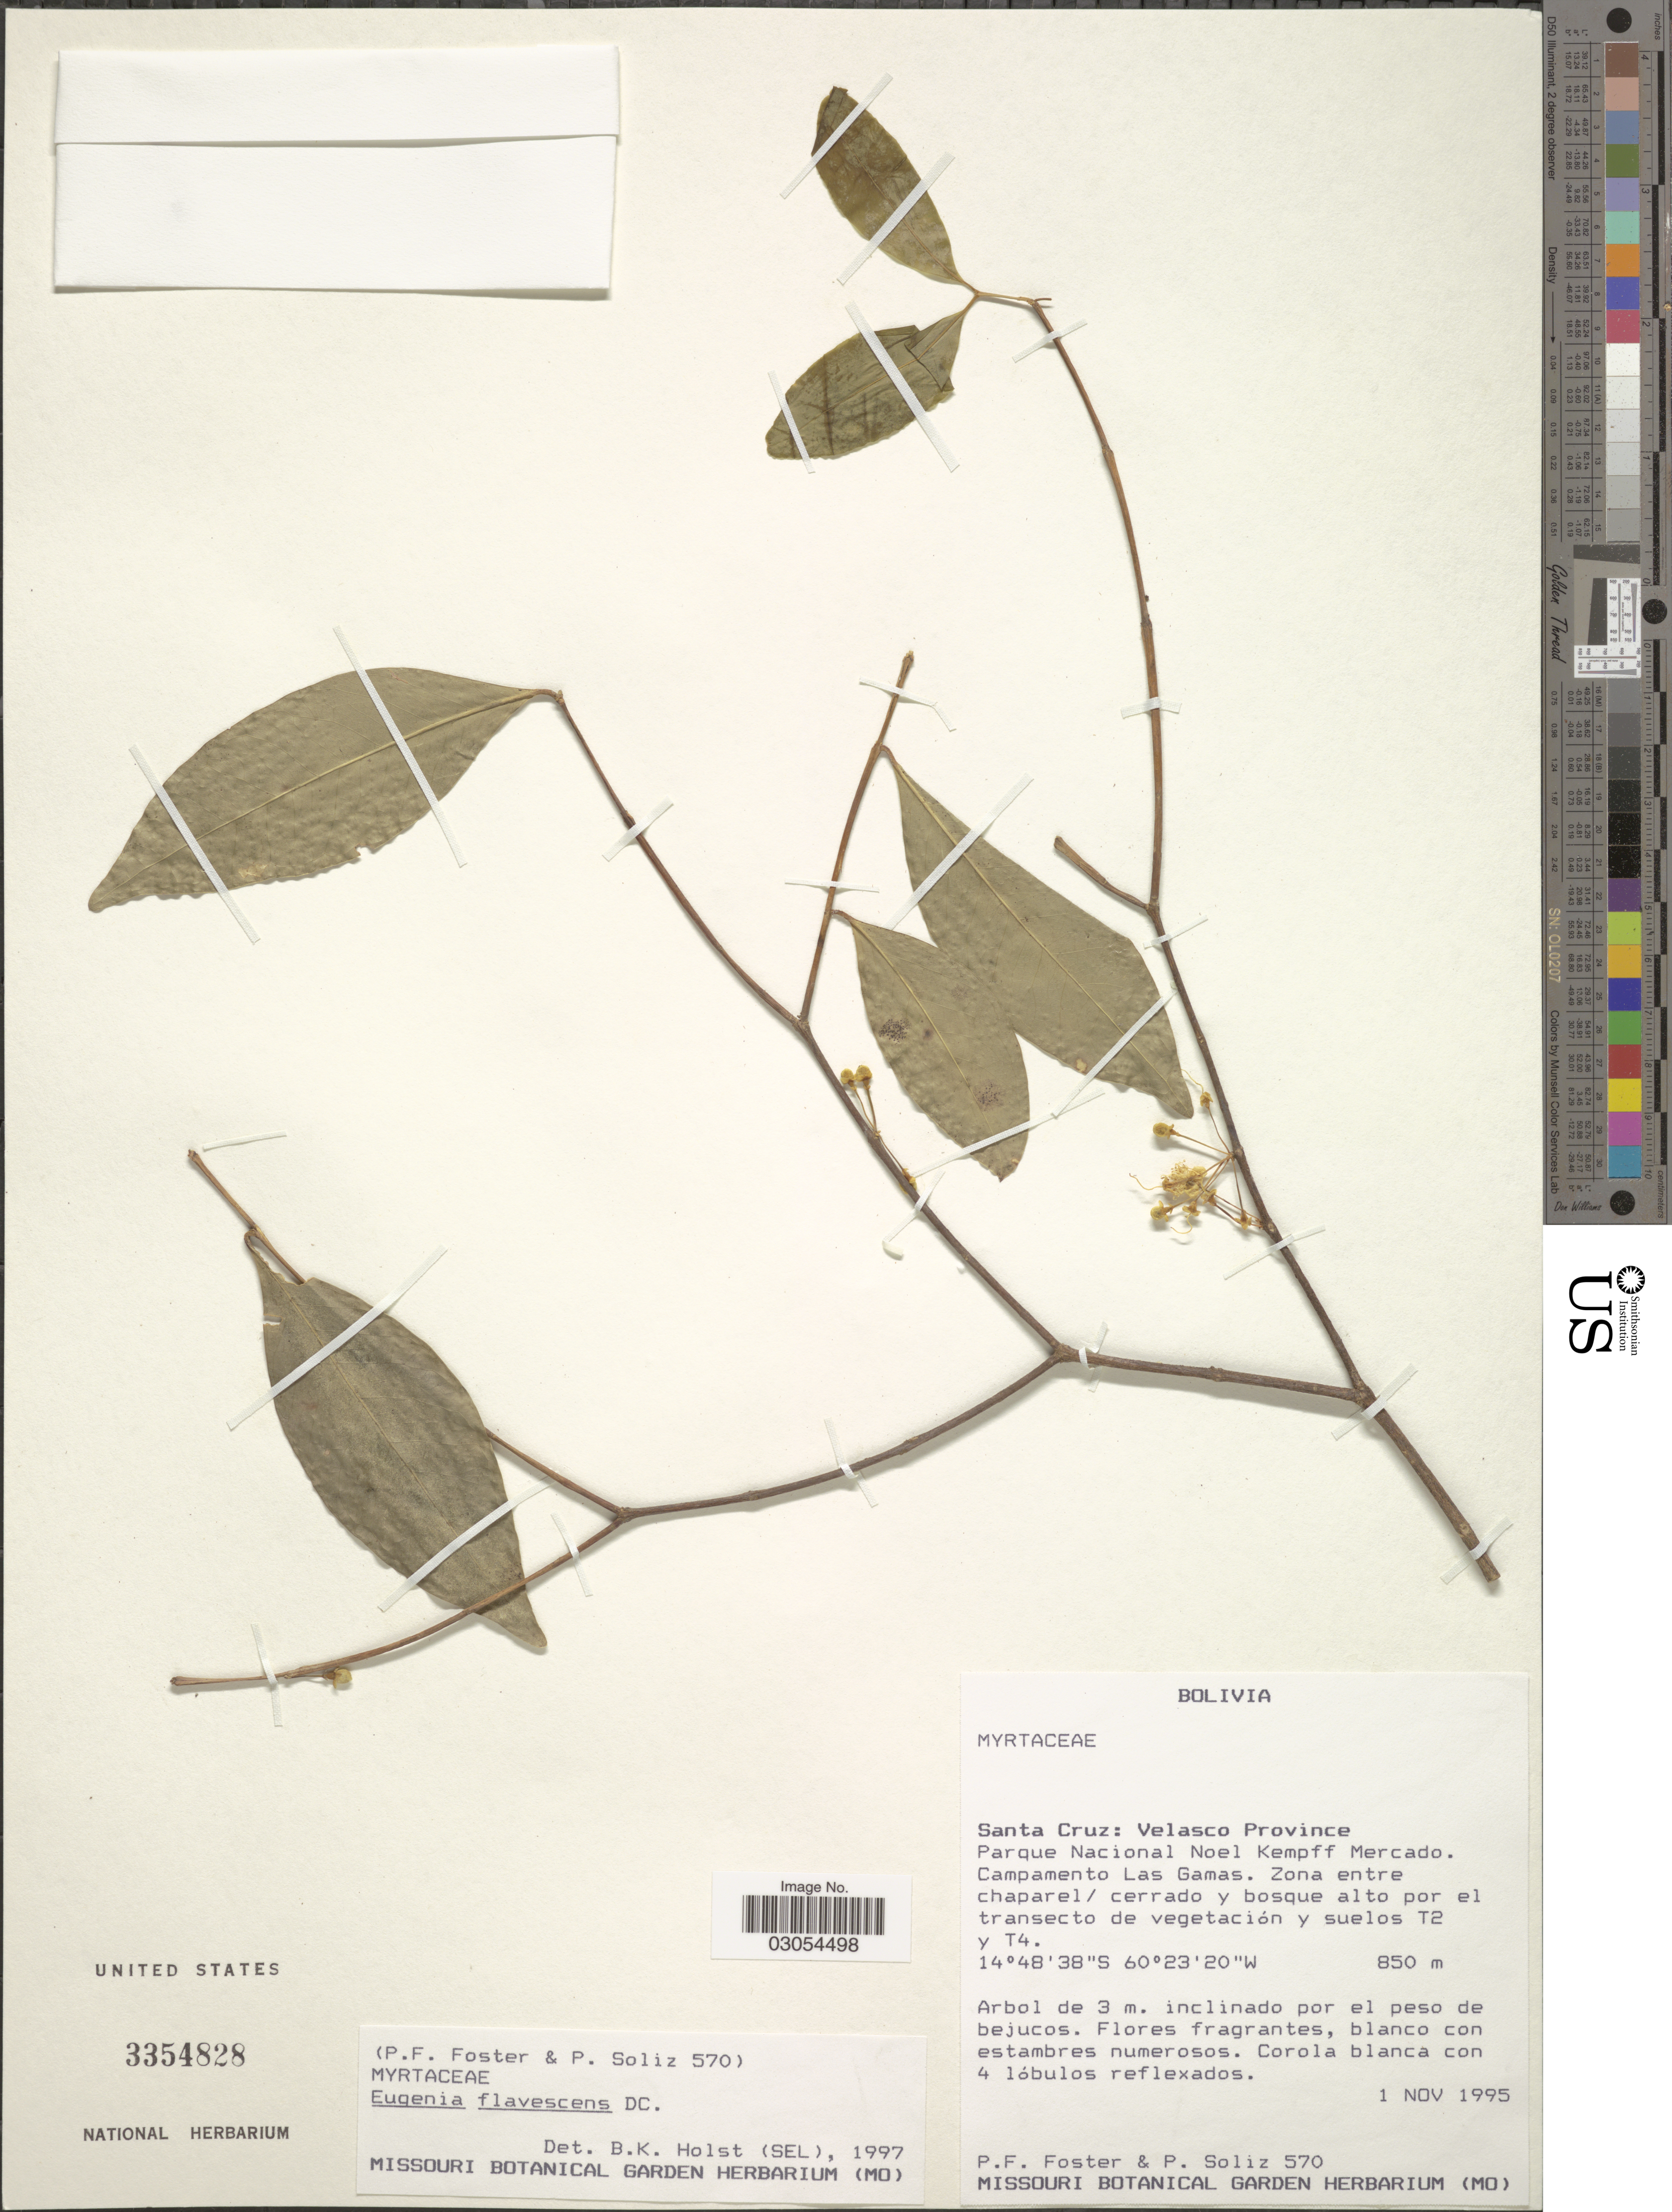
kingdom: Plantae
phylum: Tracheophyta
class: Magnoliopsida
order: Myrtales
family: Myrtaceae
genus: Eugenia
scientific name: Eugenia flavescens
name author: DC.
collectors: P. Foster & P. Soliz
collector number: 570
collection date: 1995-11-01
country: Bolivia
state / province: Santa Cruz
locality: Velasco Province. Parque Nacional Noel Kempff Mercado. Campamento Las Gamas. Zona entre chaparel/ cerrado y bosque alto por el transecto de vegetación y suelos T2 y T4.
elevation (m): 850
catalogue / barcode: US 3354828